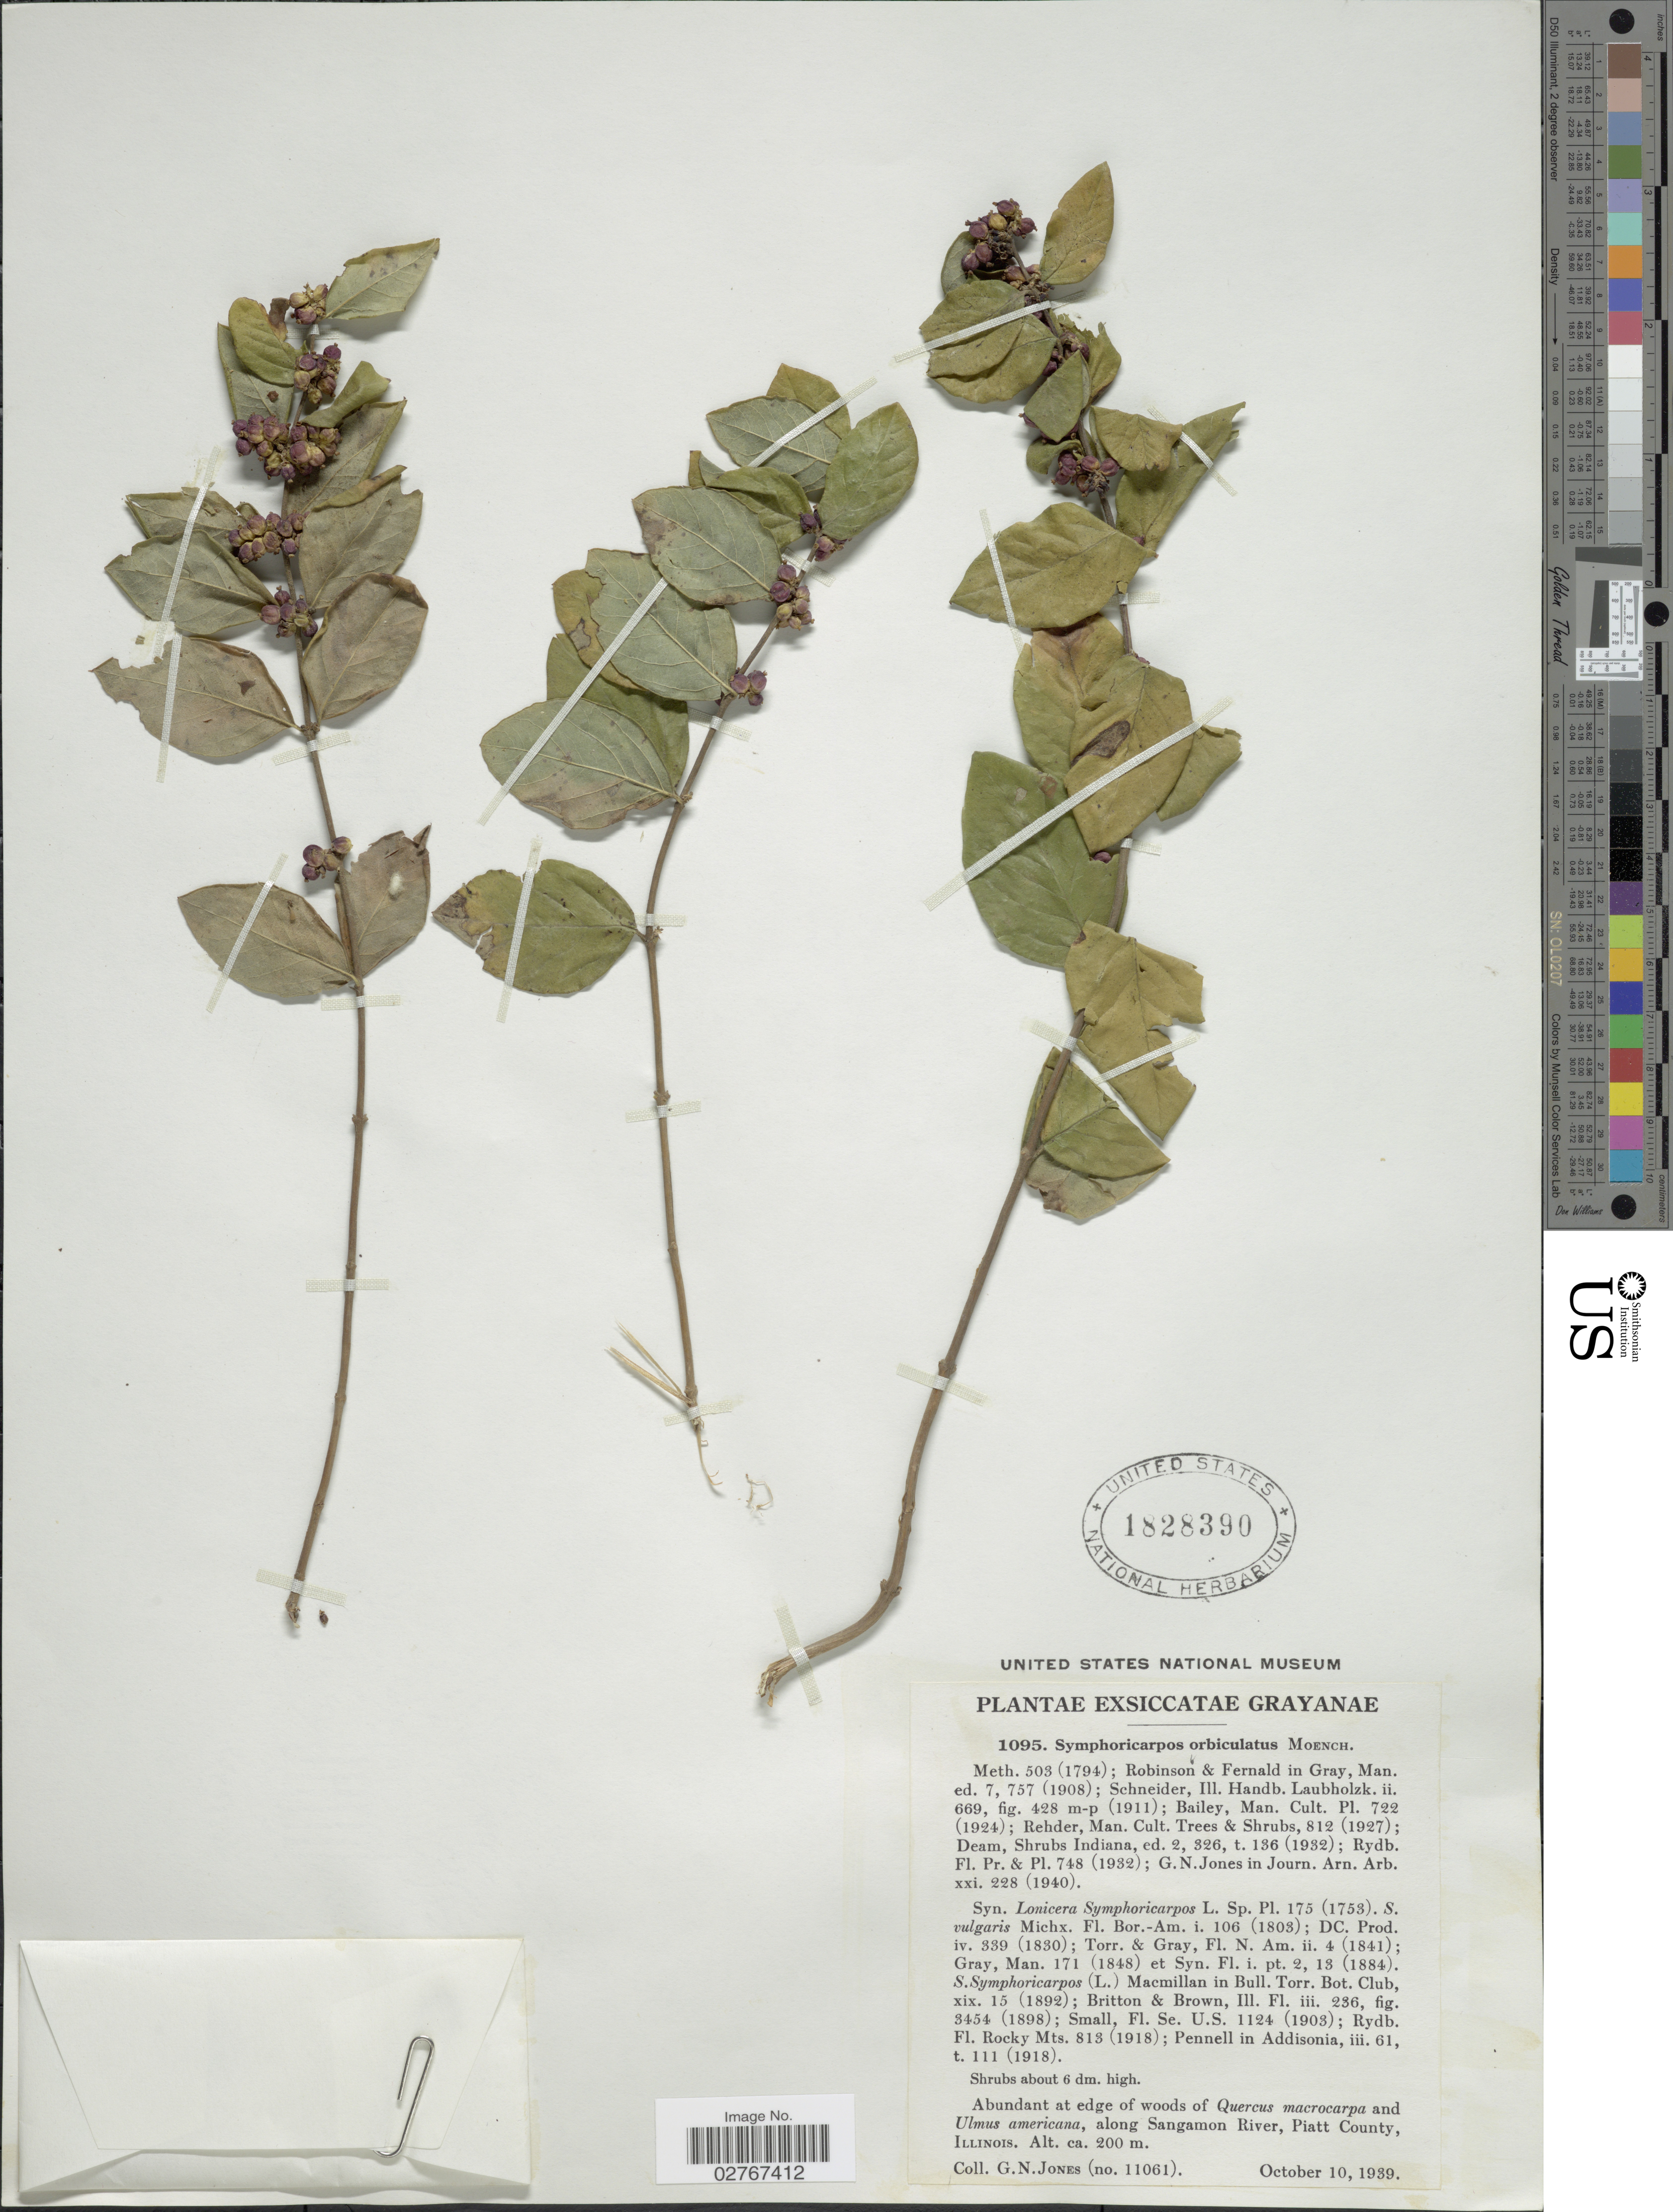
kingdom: Plantae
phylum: Tracheophyta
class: Magnoliopsida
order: Dipsacales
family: Caprifoliaceae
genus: Symphoricarpos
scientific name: Symphoricarpos orbiculatus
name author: Moench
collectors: G. N. Jones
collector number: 11061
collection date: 1939-10-10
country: United States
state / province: Illinois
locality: Along Sangamon River, Piatt County.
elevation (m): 200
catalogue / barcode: US 1828390